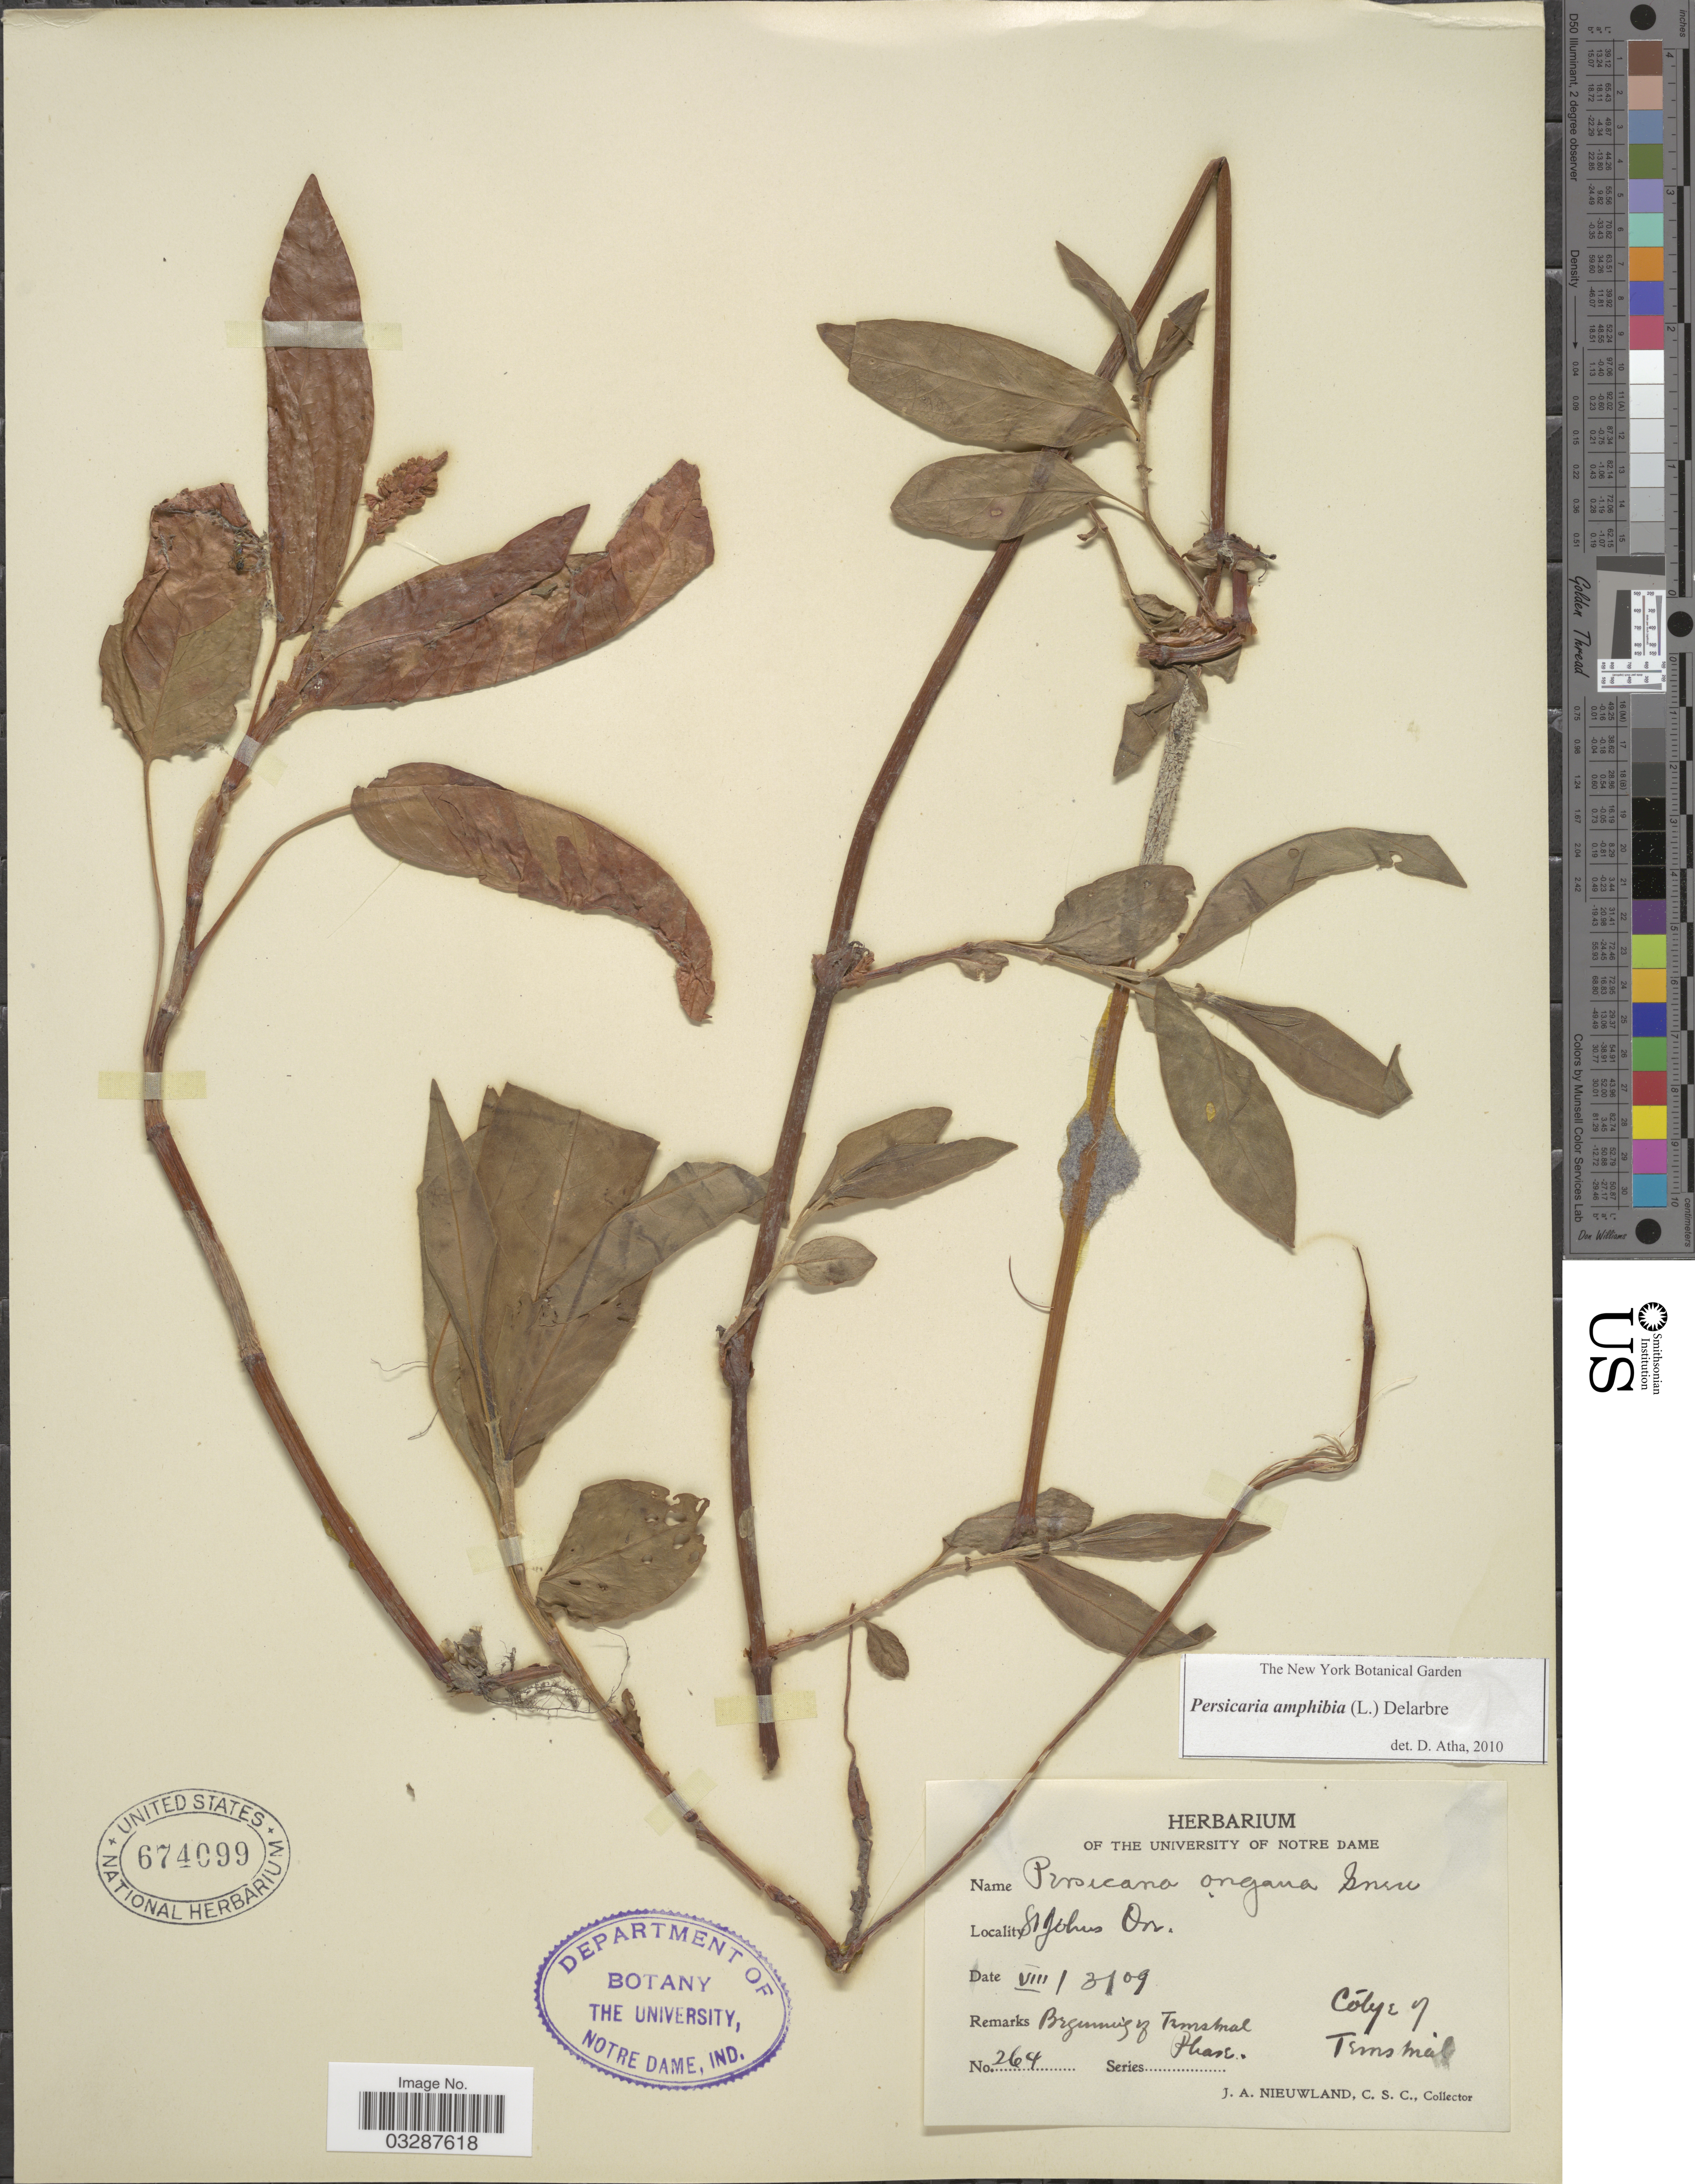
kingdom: Plantae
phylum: Tracheophyta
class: Magnoliopsida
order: Caryophyllales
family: Polygonaceae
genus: Persicaria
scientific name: Persicaria amphibia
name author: (L.) Delarbre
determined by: Atha, D. E.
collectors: J. A. Nieuwland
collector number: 264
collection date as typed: Transcribed d/m/y: 3/8/9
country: United States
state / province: Oregon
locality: St Johns.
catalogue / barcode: US 674099